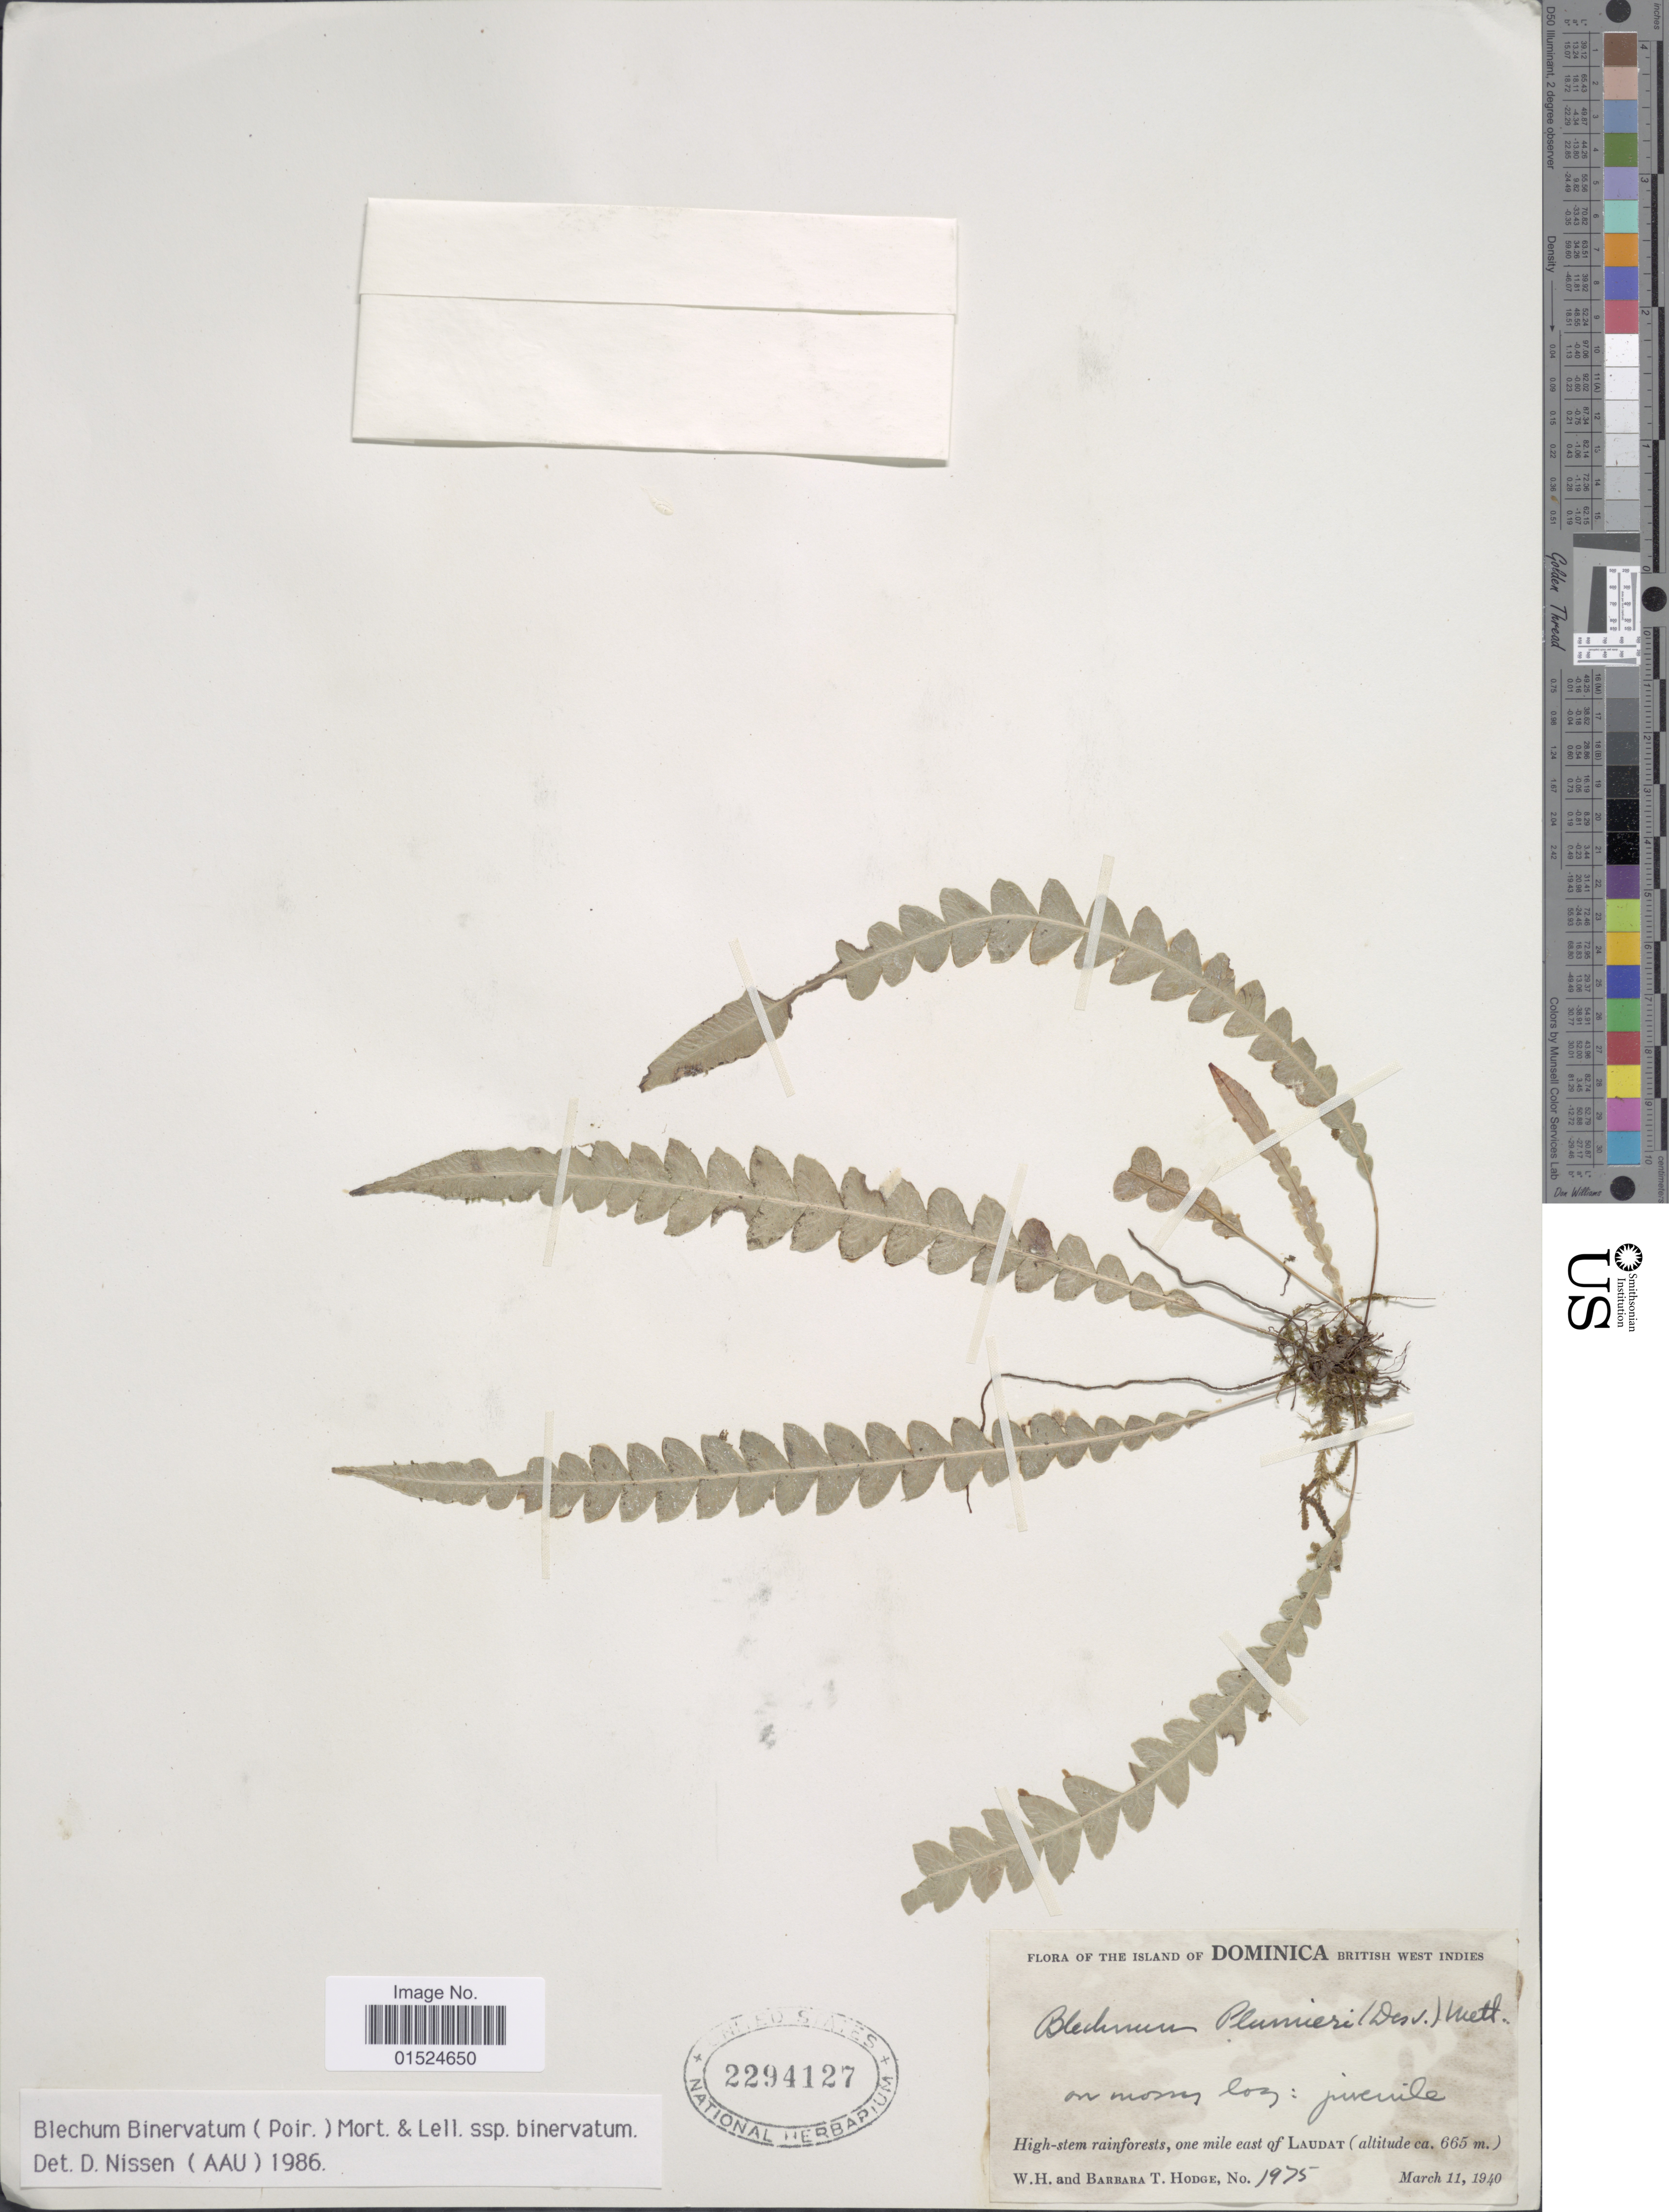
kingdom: Plantae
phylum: Tracheophyta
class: Polypodiopsida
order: Polypodiales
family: Blechnaceae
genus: Blechnum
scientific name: Blechnum binervatum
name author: (Poir.) C.V. Morton & Lellinger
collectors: W. Hodge & B. Hodge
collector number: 1975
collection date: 1940-03-11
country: Dominica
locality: The Island of Dominica, British West Indies, one mile east of Laudat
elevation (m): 665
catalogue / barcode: US 2294127